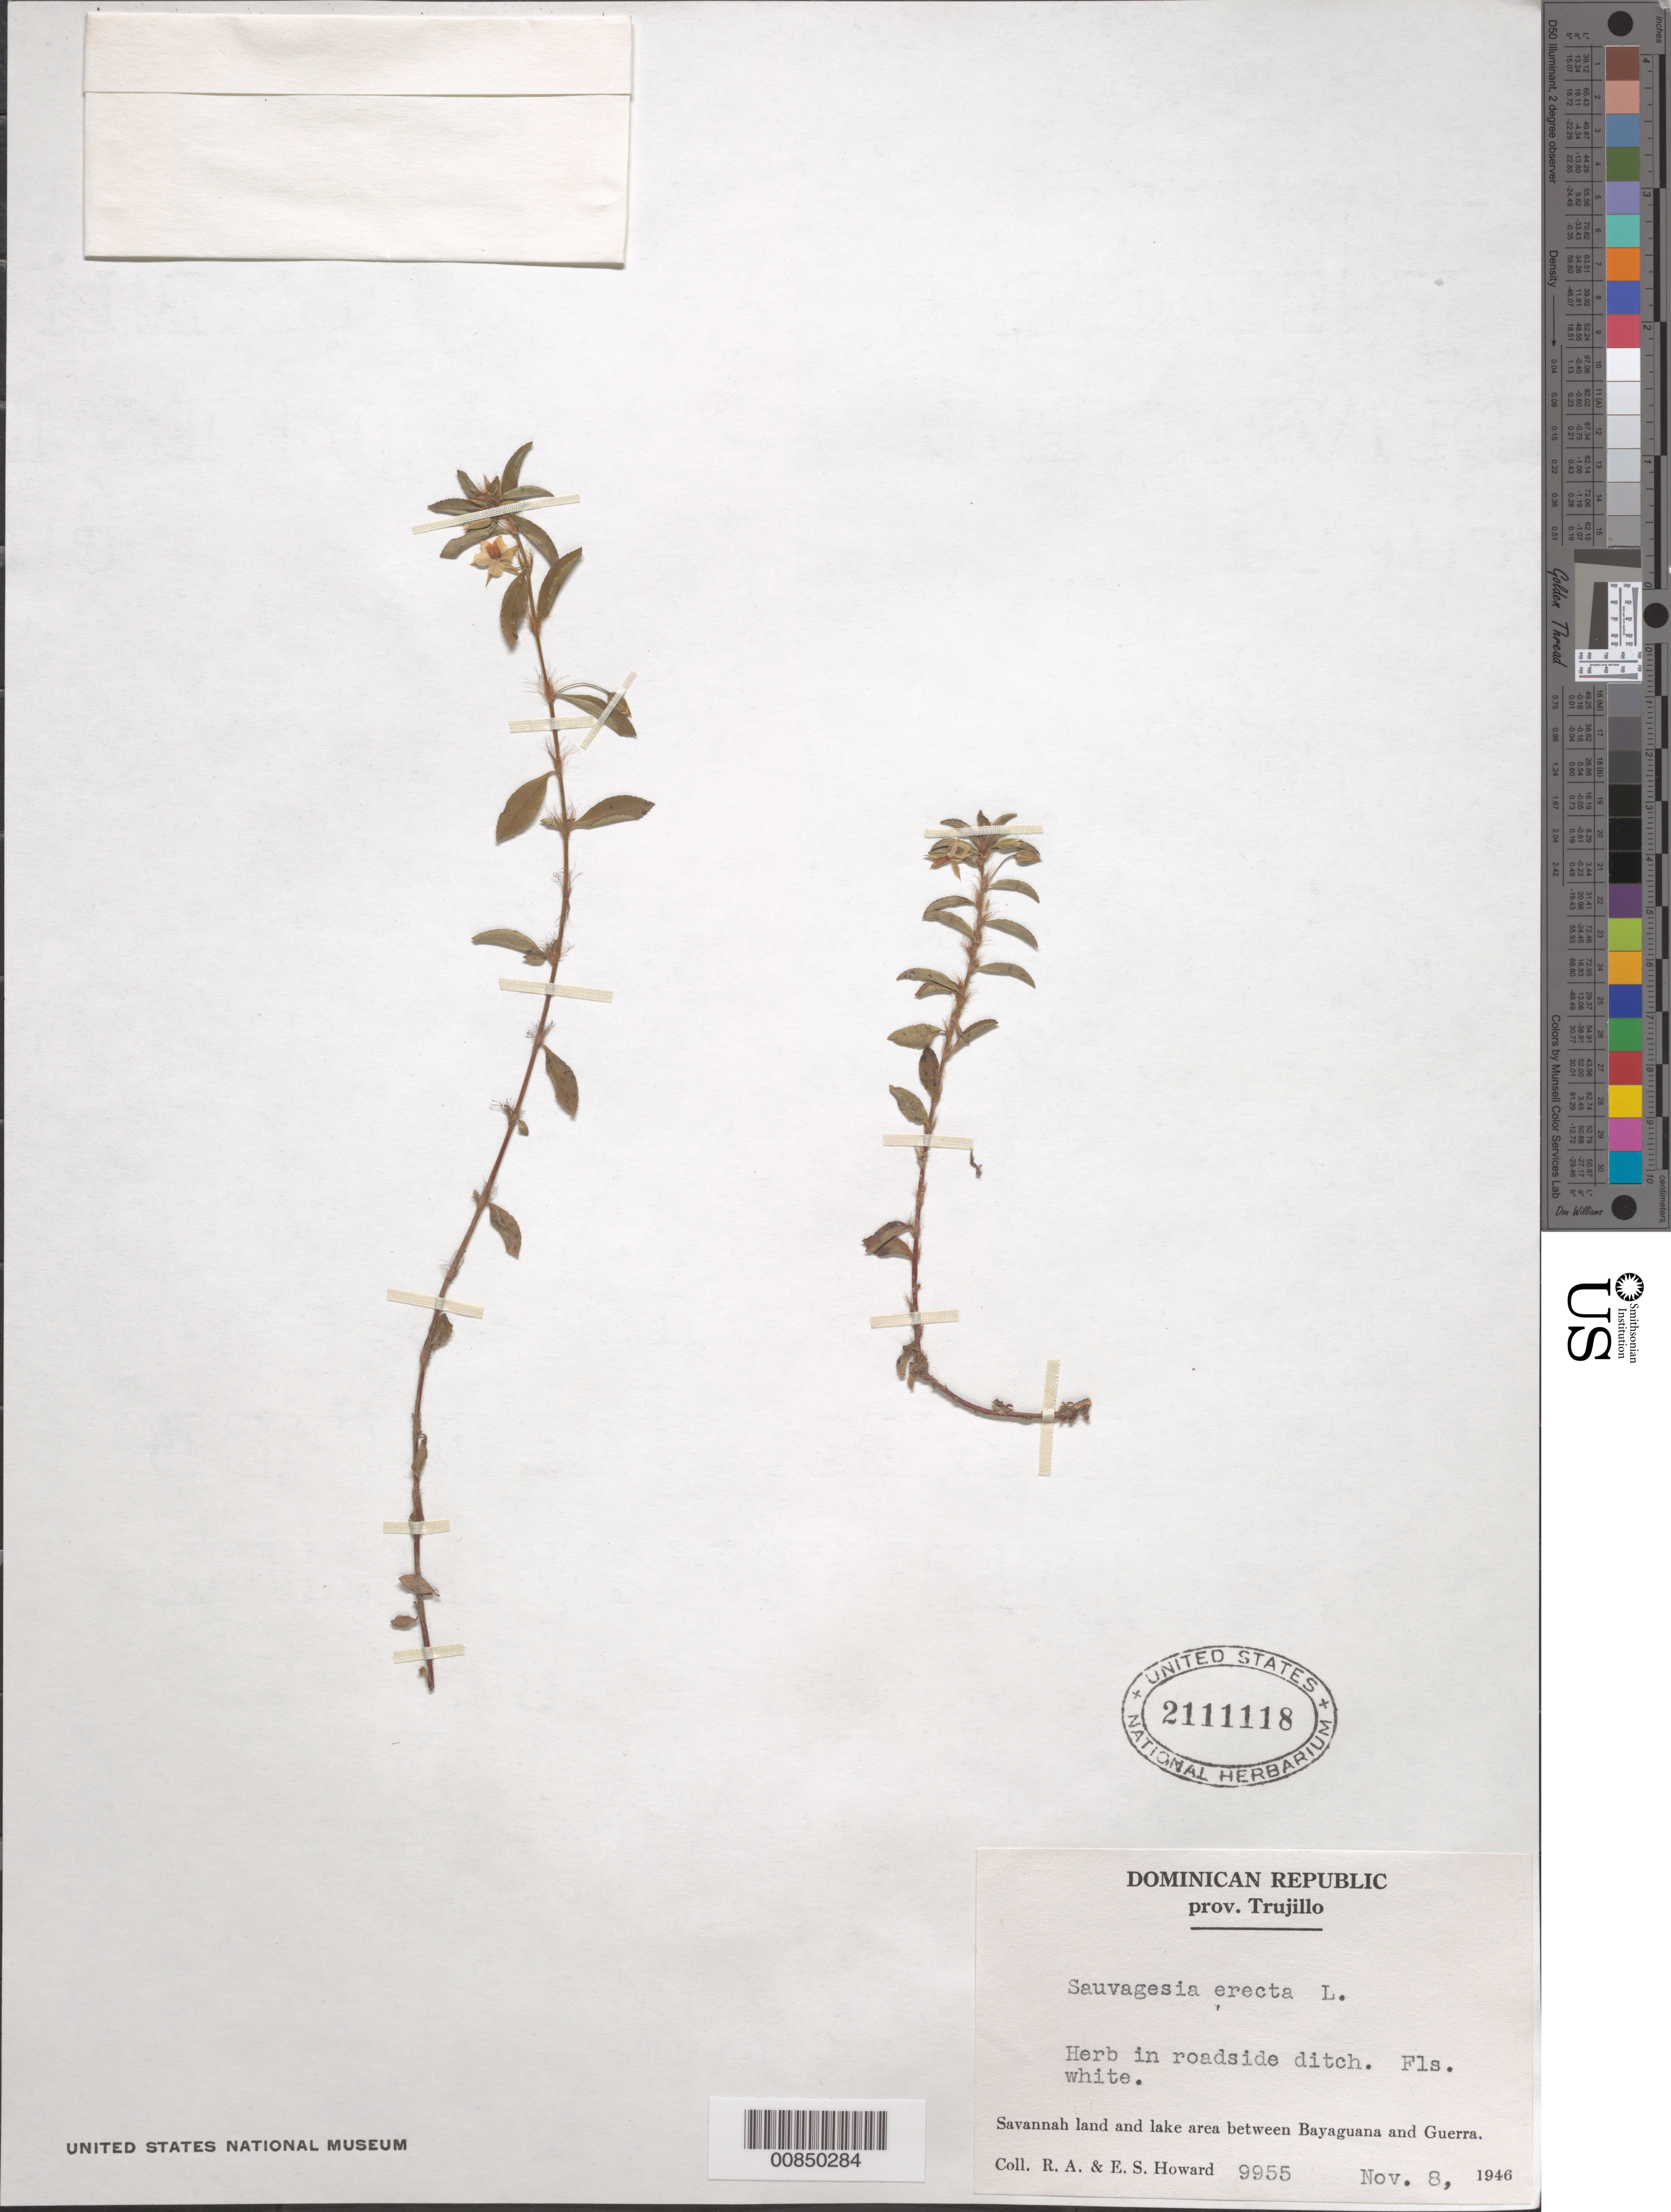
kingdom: Plantae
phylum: Tracheophyta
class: Magnoliopsida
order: Malpighiales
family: Ochnaceae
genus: Sauvagesia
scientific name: Sauvagesia erecta subsp. erecta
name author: L.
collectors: R. A. Howard & E. S. Howard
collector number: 9955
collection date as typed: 08 Nov 1946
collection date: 1946-11-08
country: Dominican Republic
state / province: San Cristobal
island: Hispaniola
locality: Between Bayaguana and Guerra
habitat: In roadside ditch of savannah land and lake area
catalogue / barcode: US 2111118